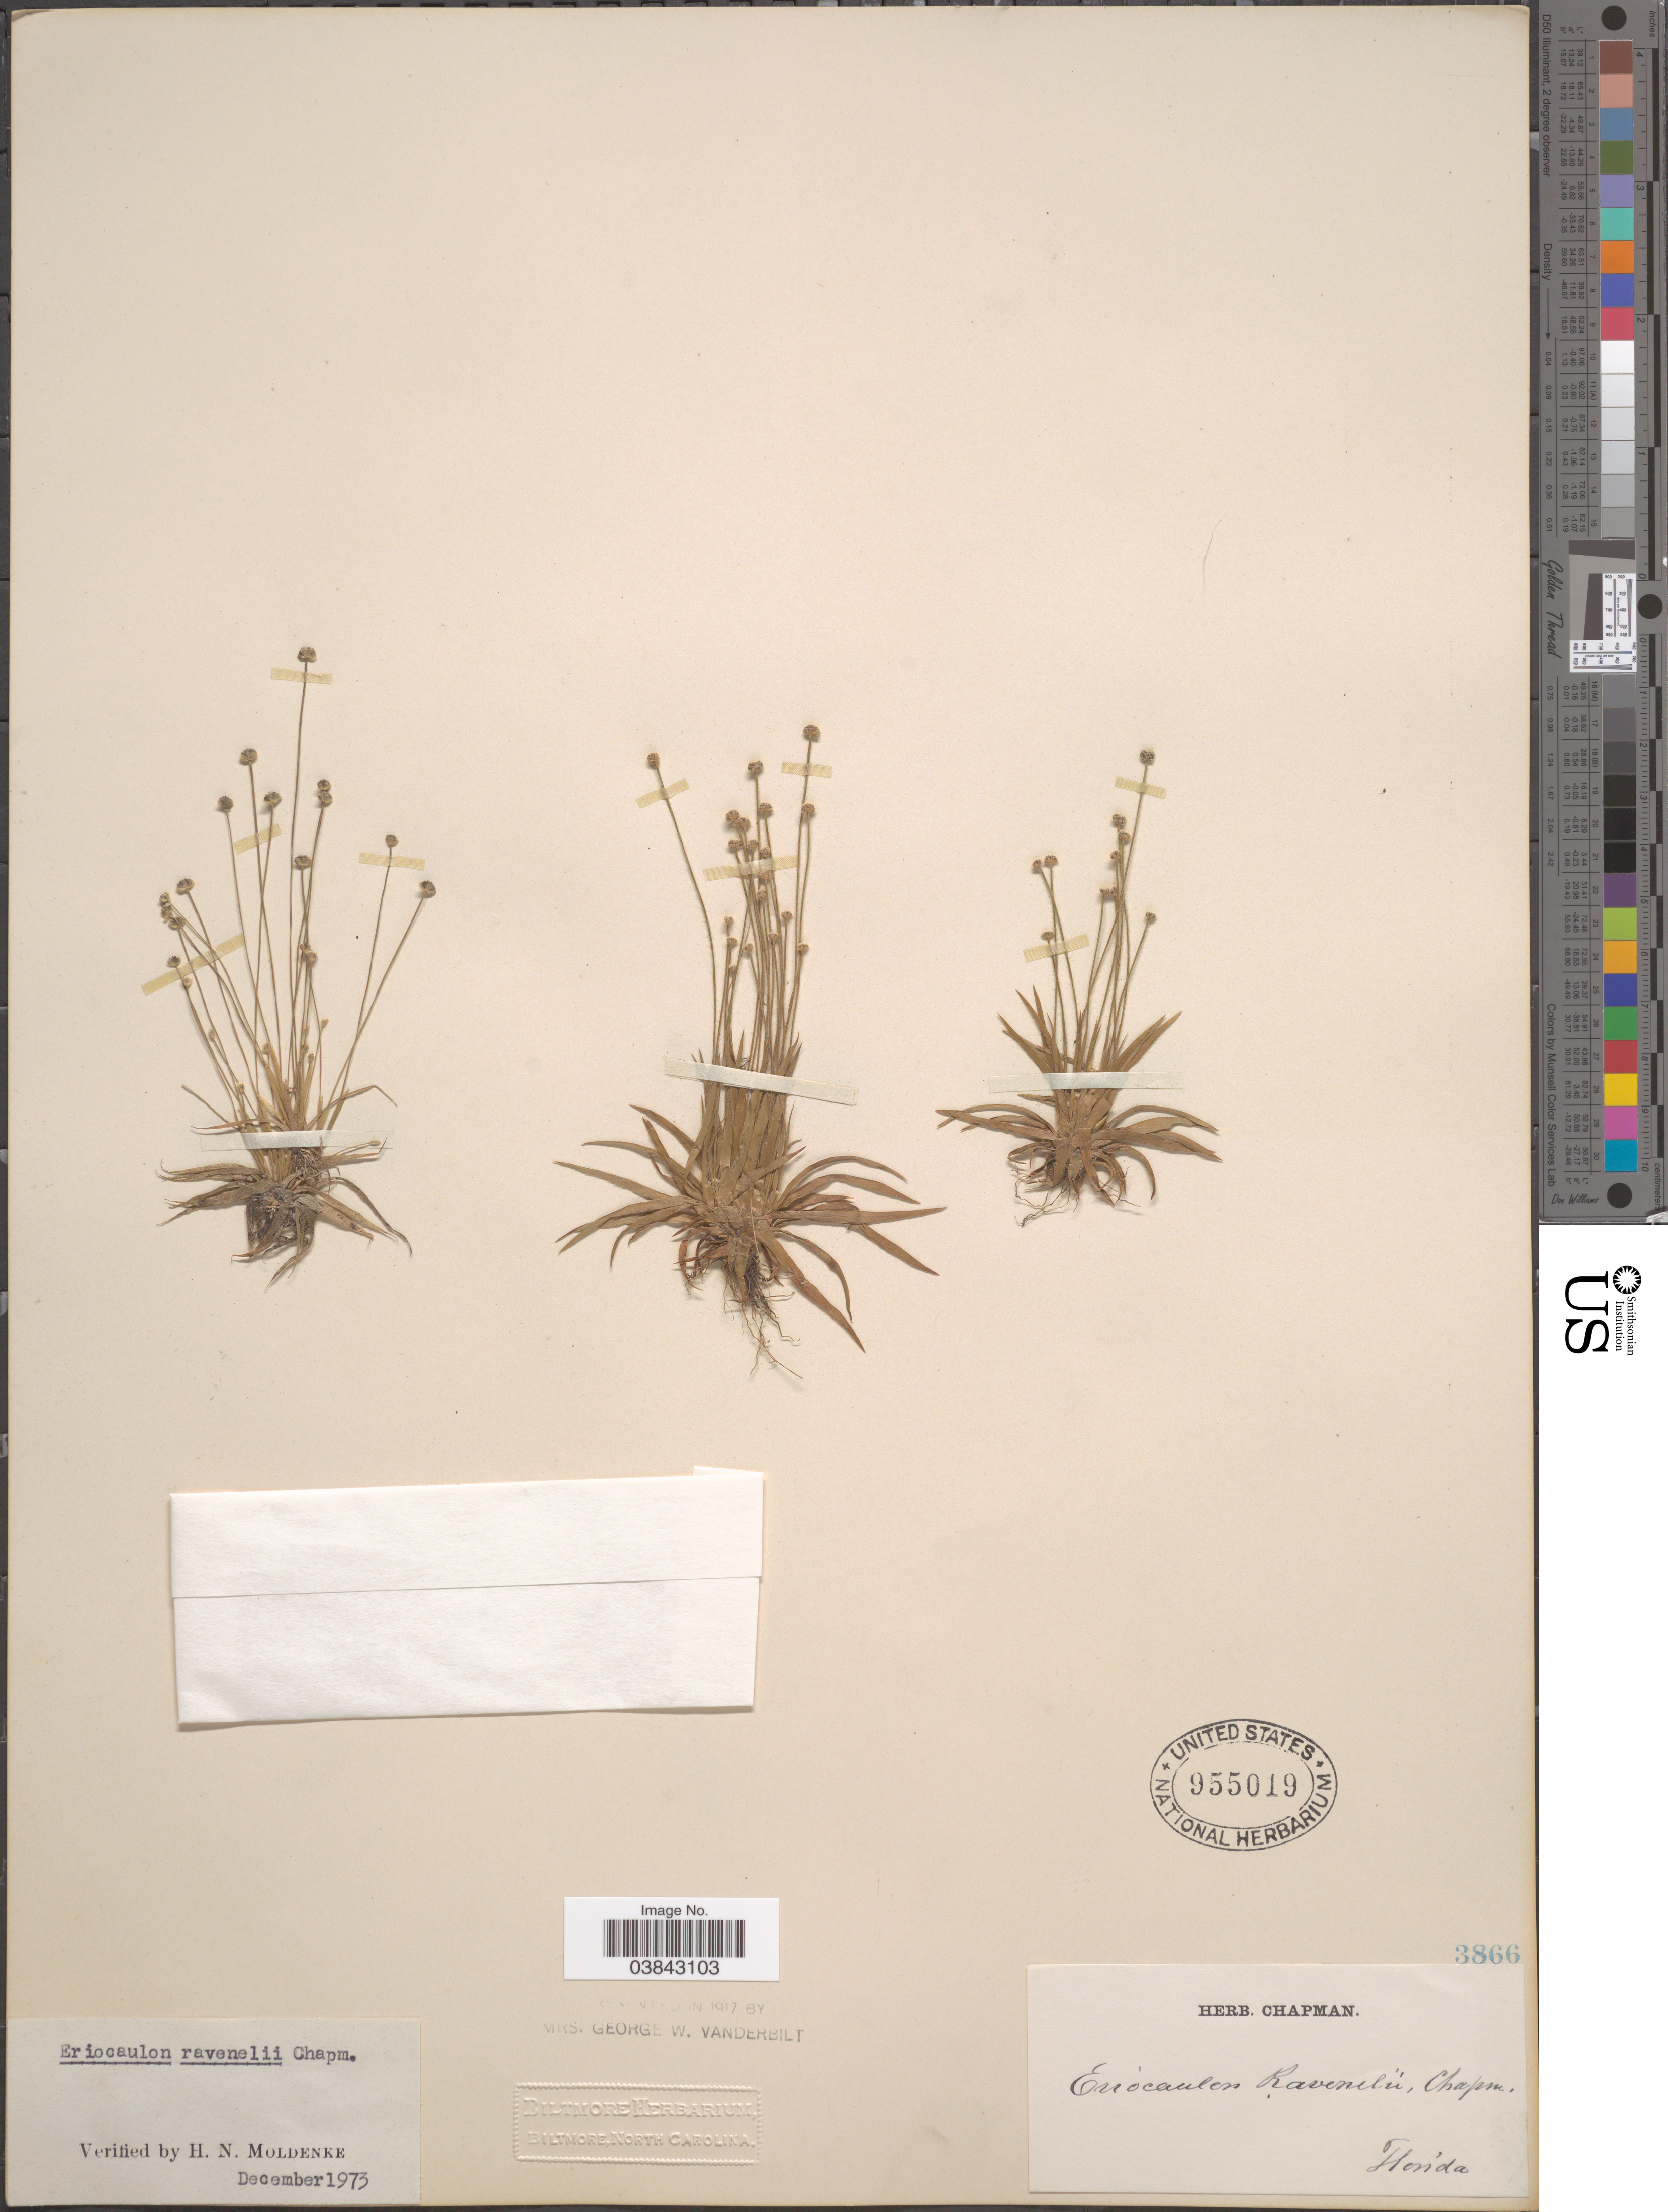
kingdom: Plantae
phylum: Tracheophyta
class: Liliopsida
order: Poales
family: Eriocaulaceae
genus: Eriocaulon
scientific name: Eriocaulon ravenelii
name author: Chapm.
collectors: ex herb. Chapman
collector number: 3866 ?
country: United States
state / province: Florida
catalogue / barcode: US 955019